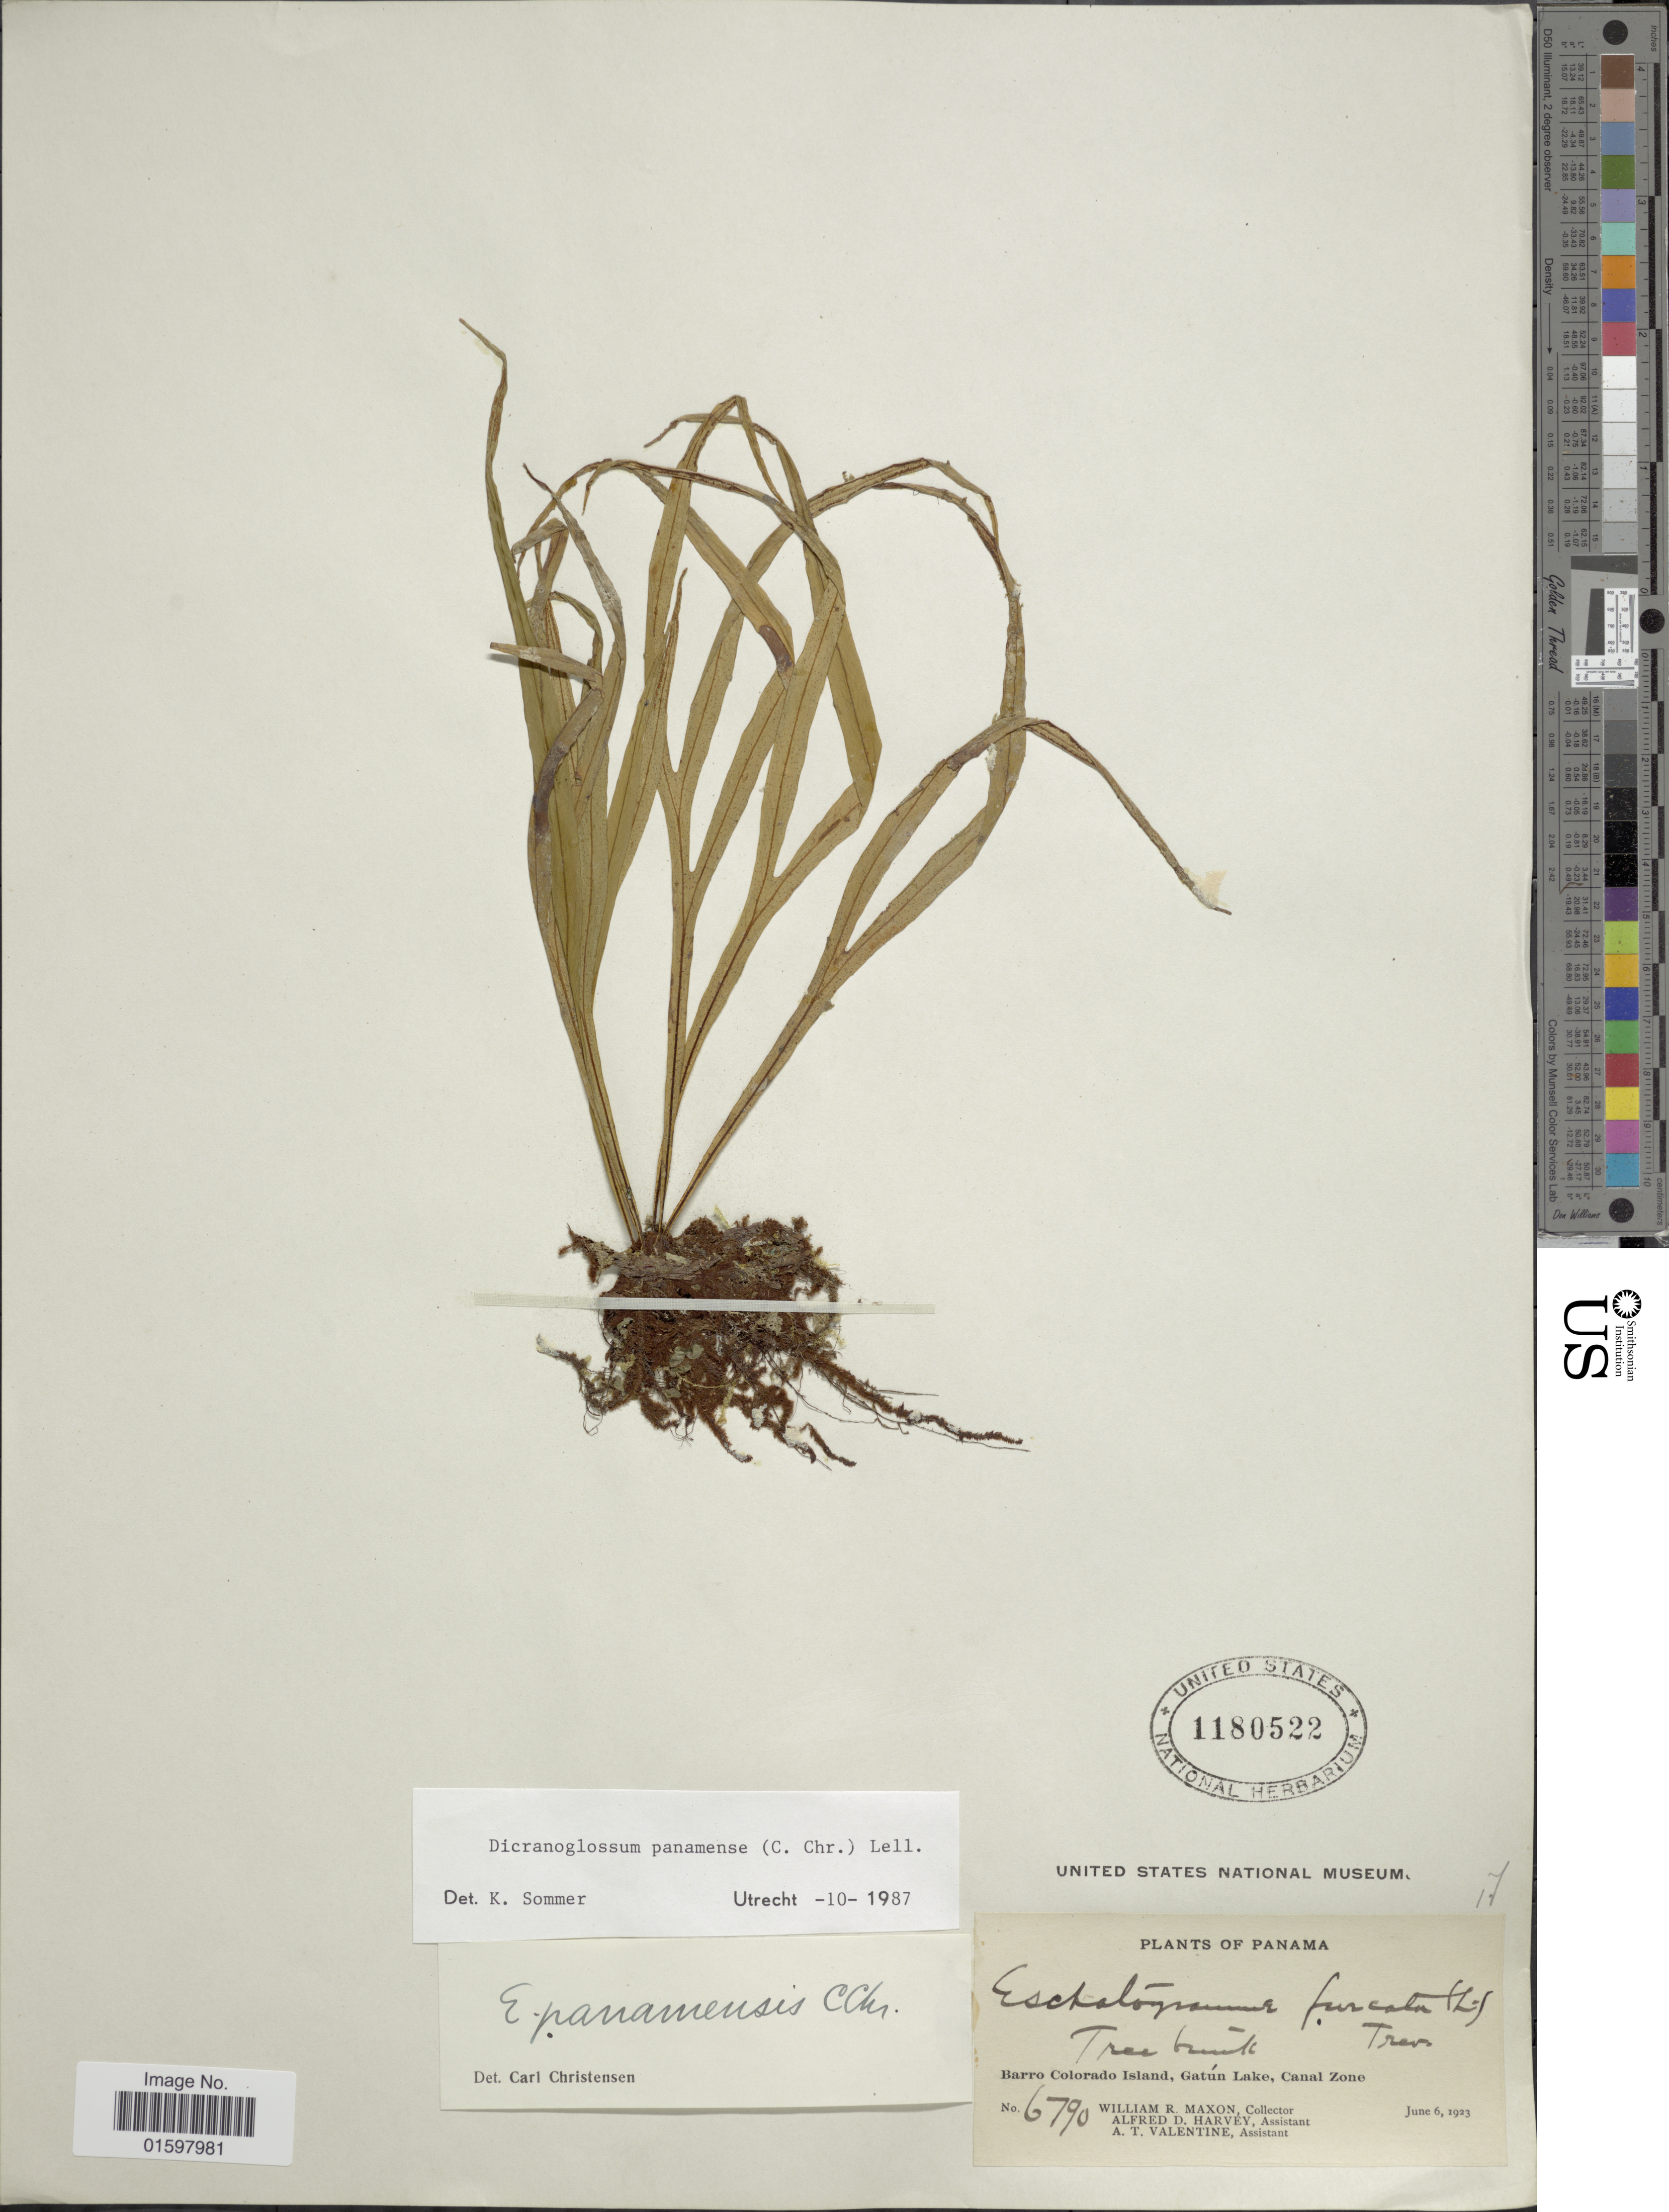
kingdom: Plantae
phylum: Tracheophyta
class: Polypodiopsida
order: Polypodiales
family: Polypodiaceae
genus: Pleopeltis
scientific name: Pleopeltis panamensis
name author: (Weath.) Pic. Serm.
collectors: W. R. Maxon, A. D. Harvey & A. Valentine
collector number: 6790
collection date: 1923-06-06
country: Panama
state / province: Panamá Oeste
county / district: Canal Zone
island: Barro Colorado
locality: Barro Colorado Island, Gatún Lake, Canal Zone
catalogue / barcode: US 1180522